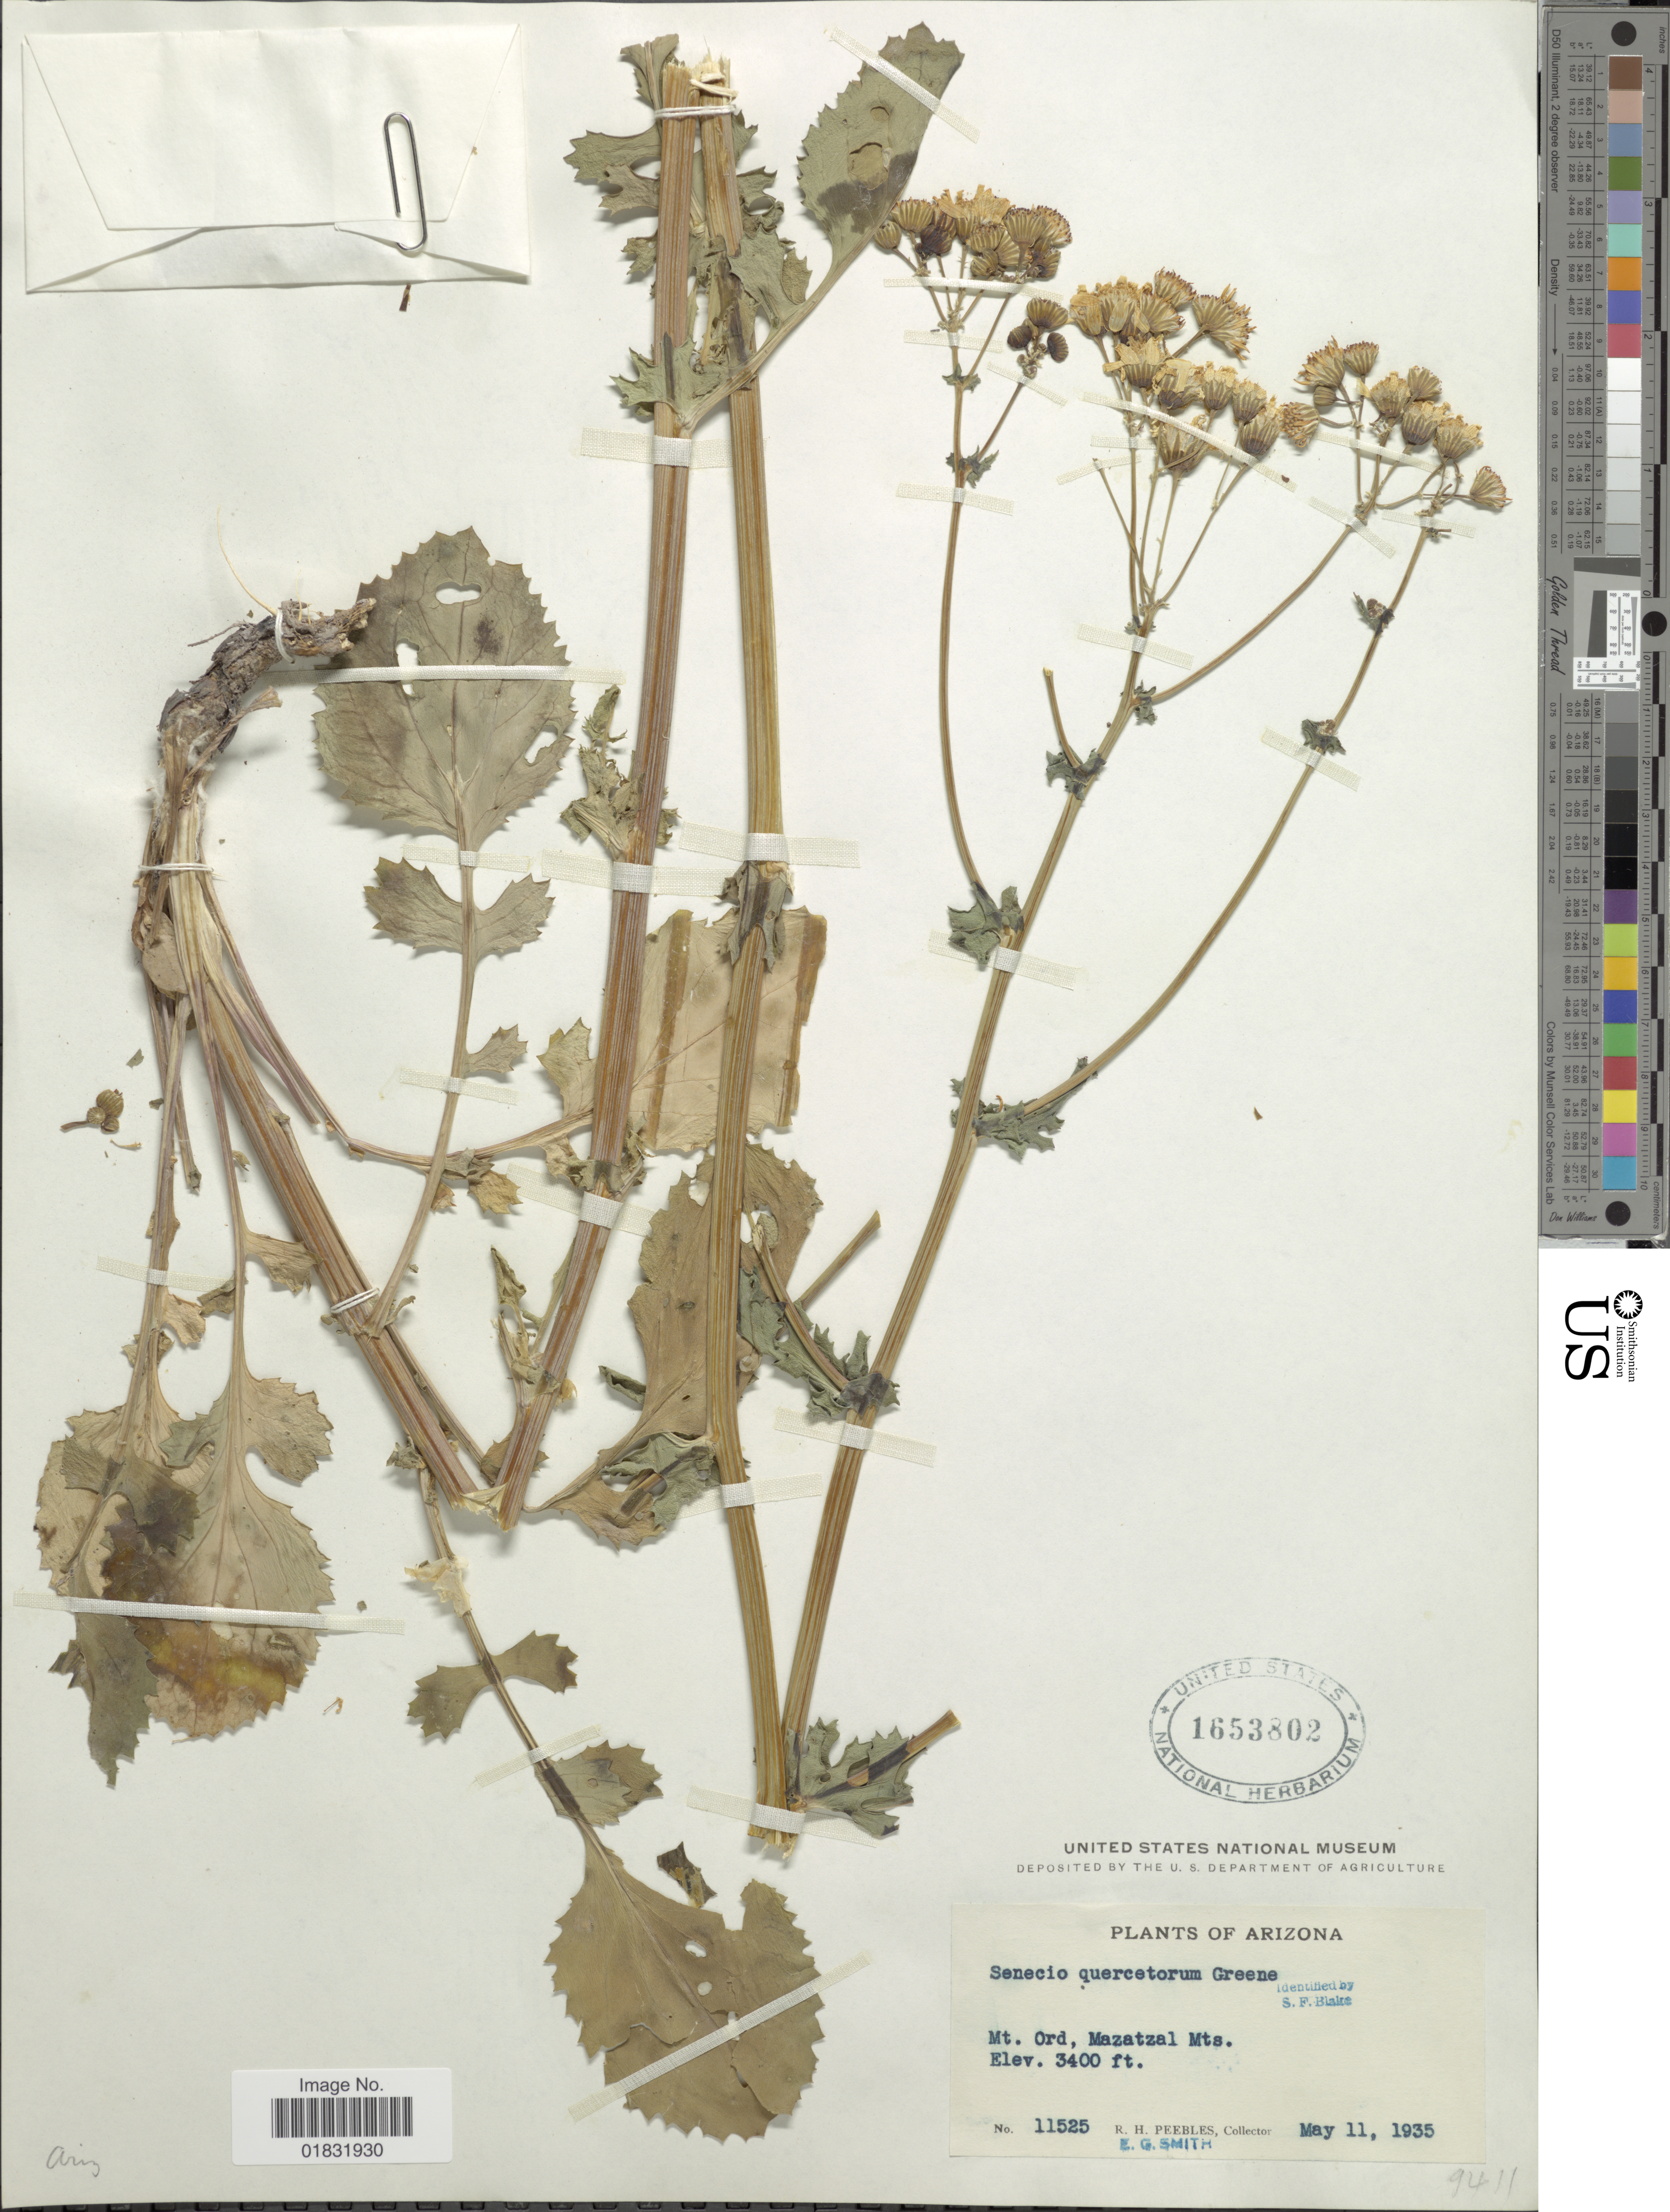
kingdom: Plantae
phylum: Tracheophyta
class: Magnoliopsida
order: Asterales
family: Asteraceae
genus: Packera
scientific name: Packera quercetorum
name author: (Greene) C. Jeffrey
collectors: R. H. Peebles & E. G. Smith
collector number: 11525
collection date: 1935-05-11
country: United States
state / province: Arizona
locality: Mt Ord, Mazatzal Mts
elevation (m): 1036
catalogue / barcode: US 1653802